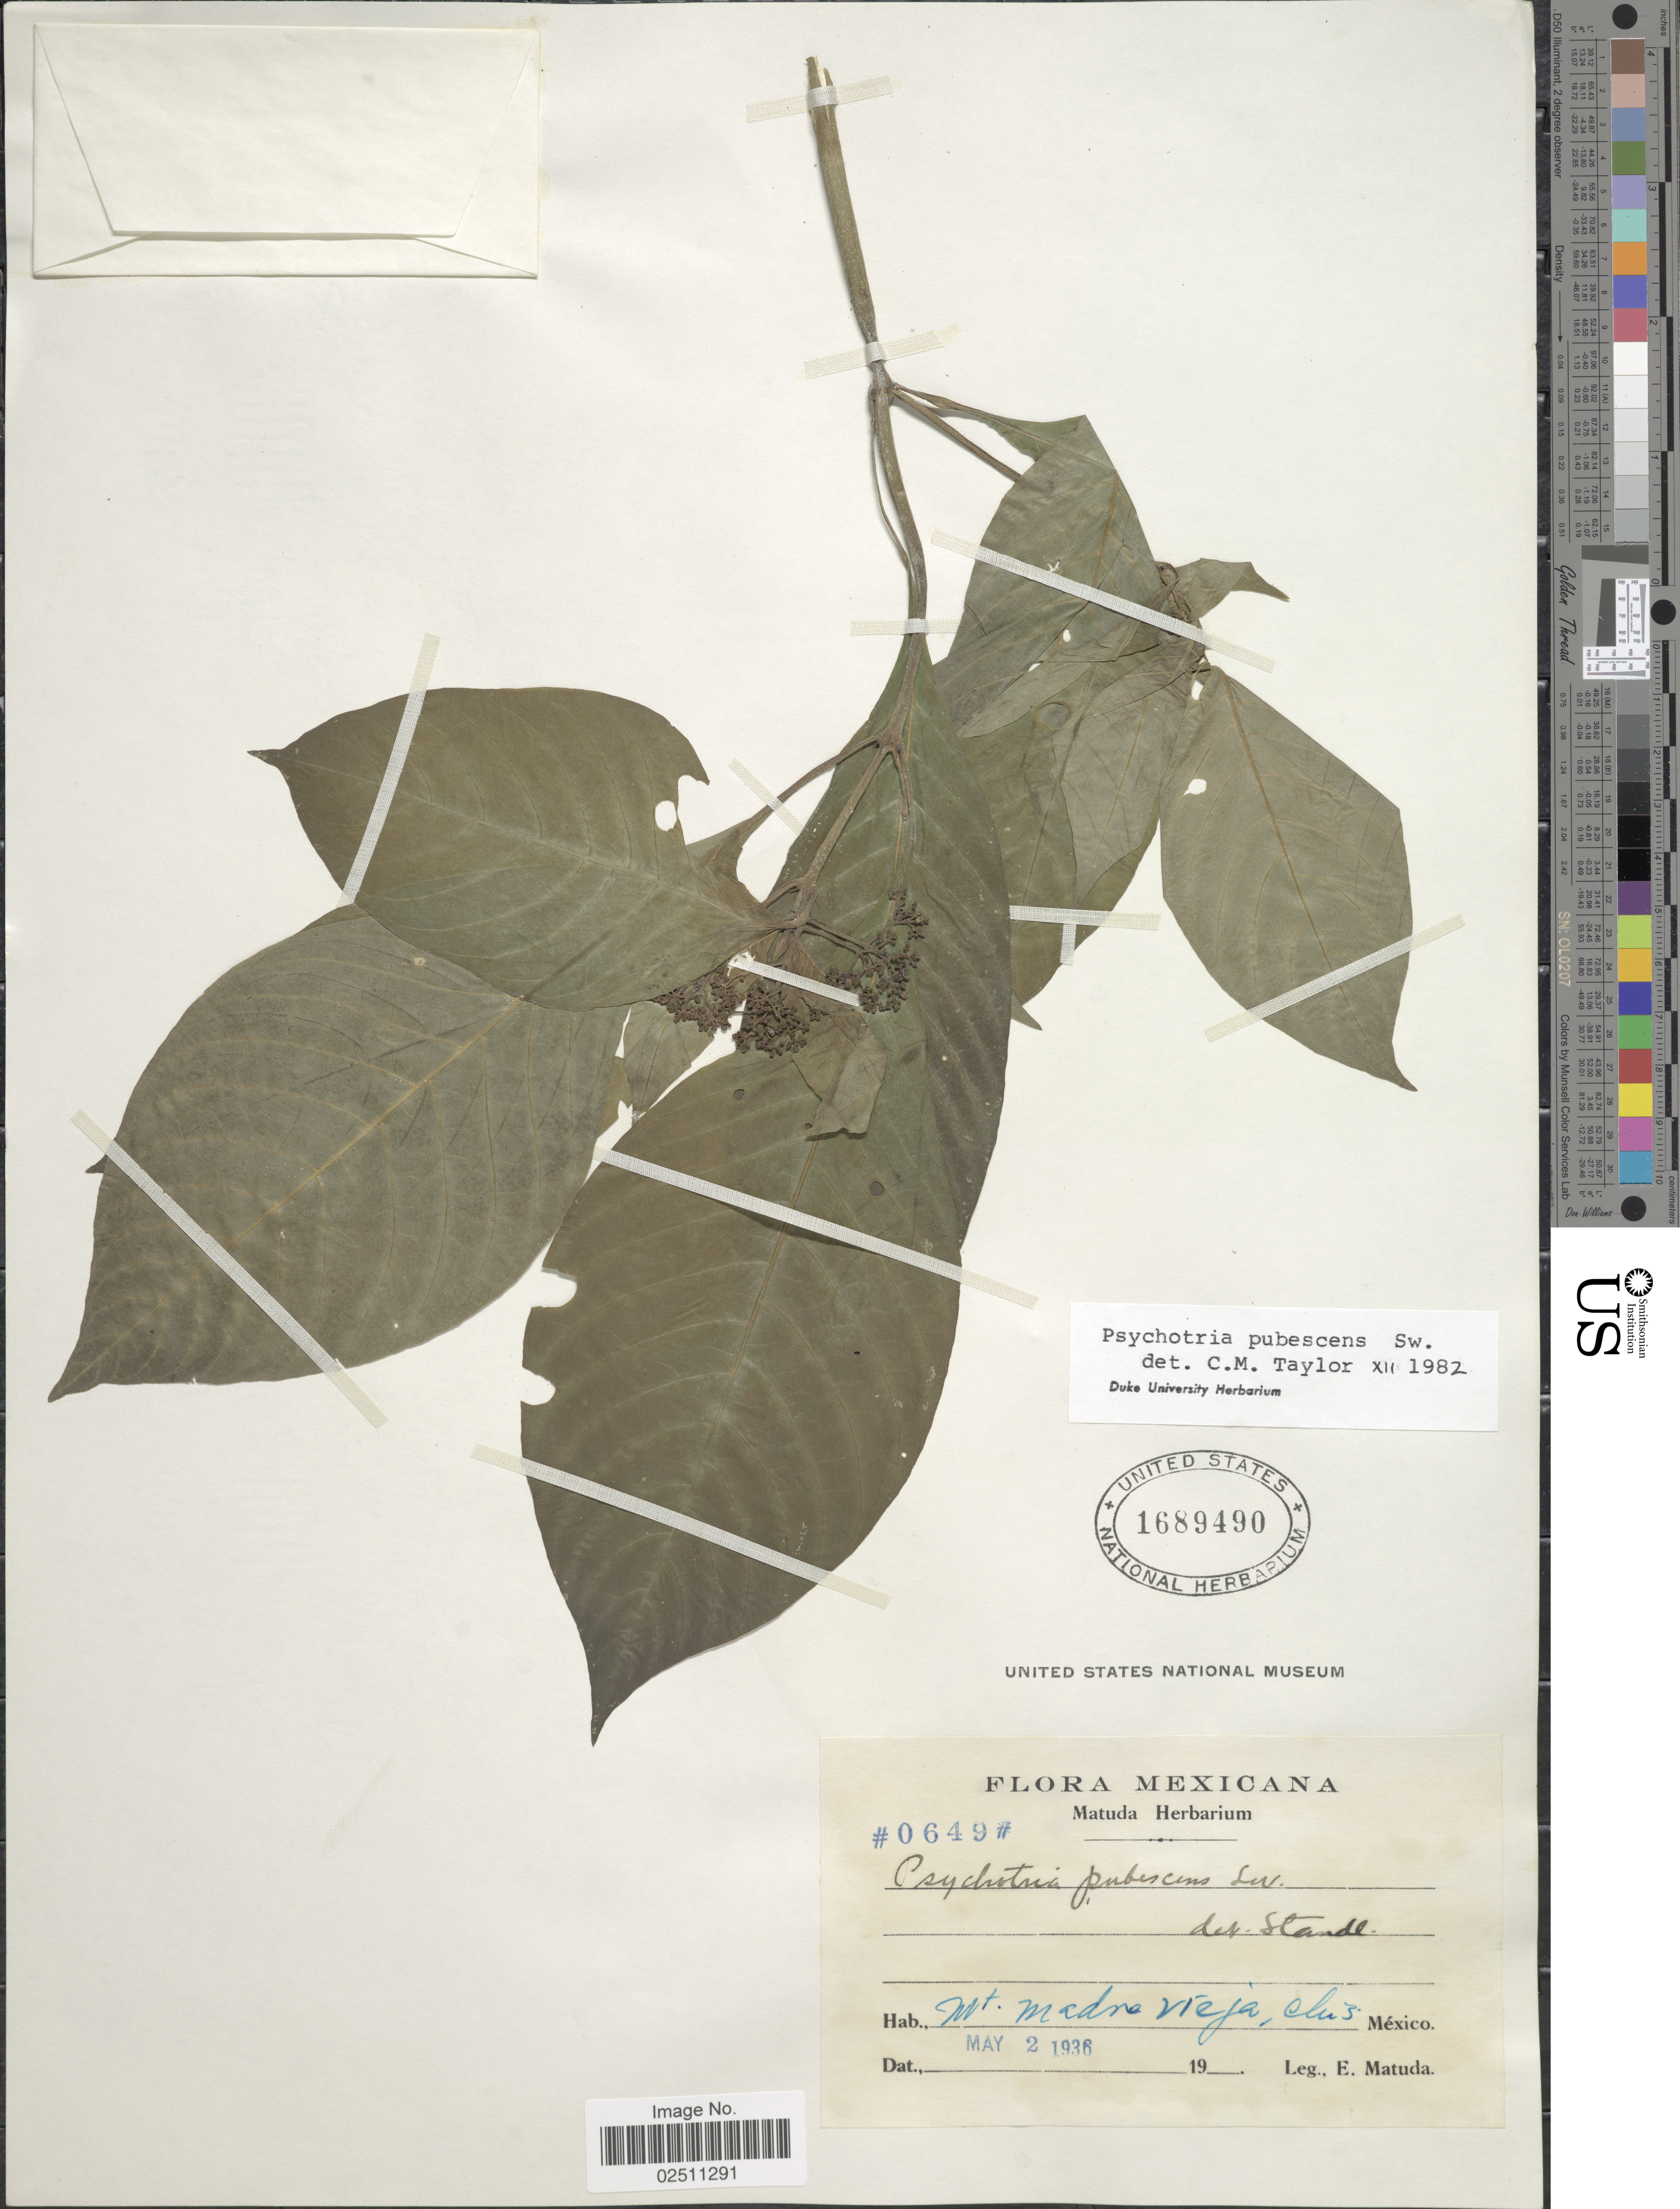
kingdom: Plantae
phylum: Tracheophyta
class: Magnoliopsida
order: Gentianales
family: Rubiaceae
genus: Psychotria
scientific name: Psychotria pubescens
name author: Sw.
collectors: E. Matuda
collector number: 0649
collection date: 1936-05-02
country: Mexico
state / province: Chiapas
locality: Mt. Madre Vieja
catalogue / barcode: US 1689490